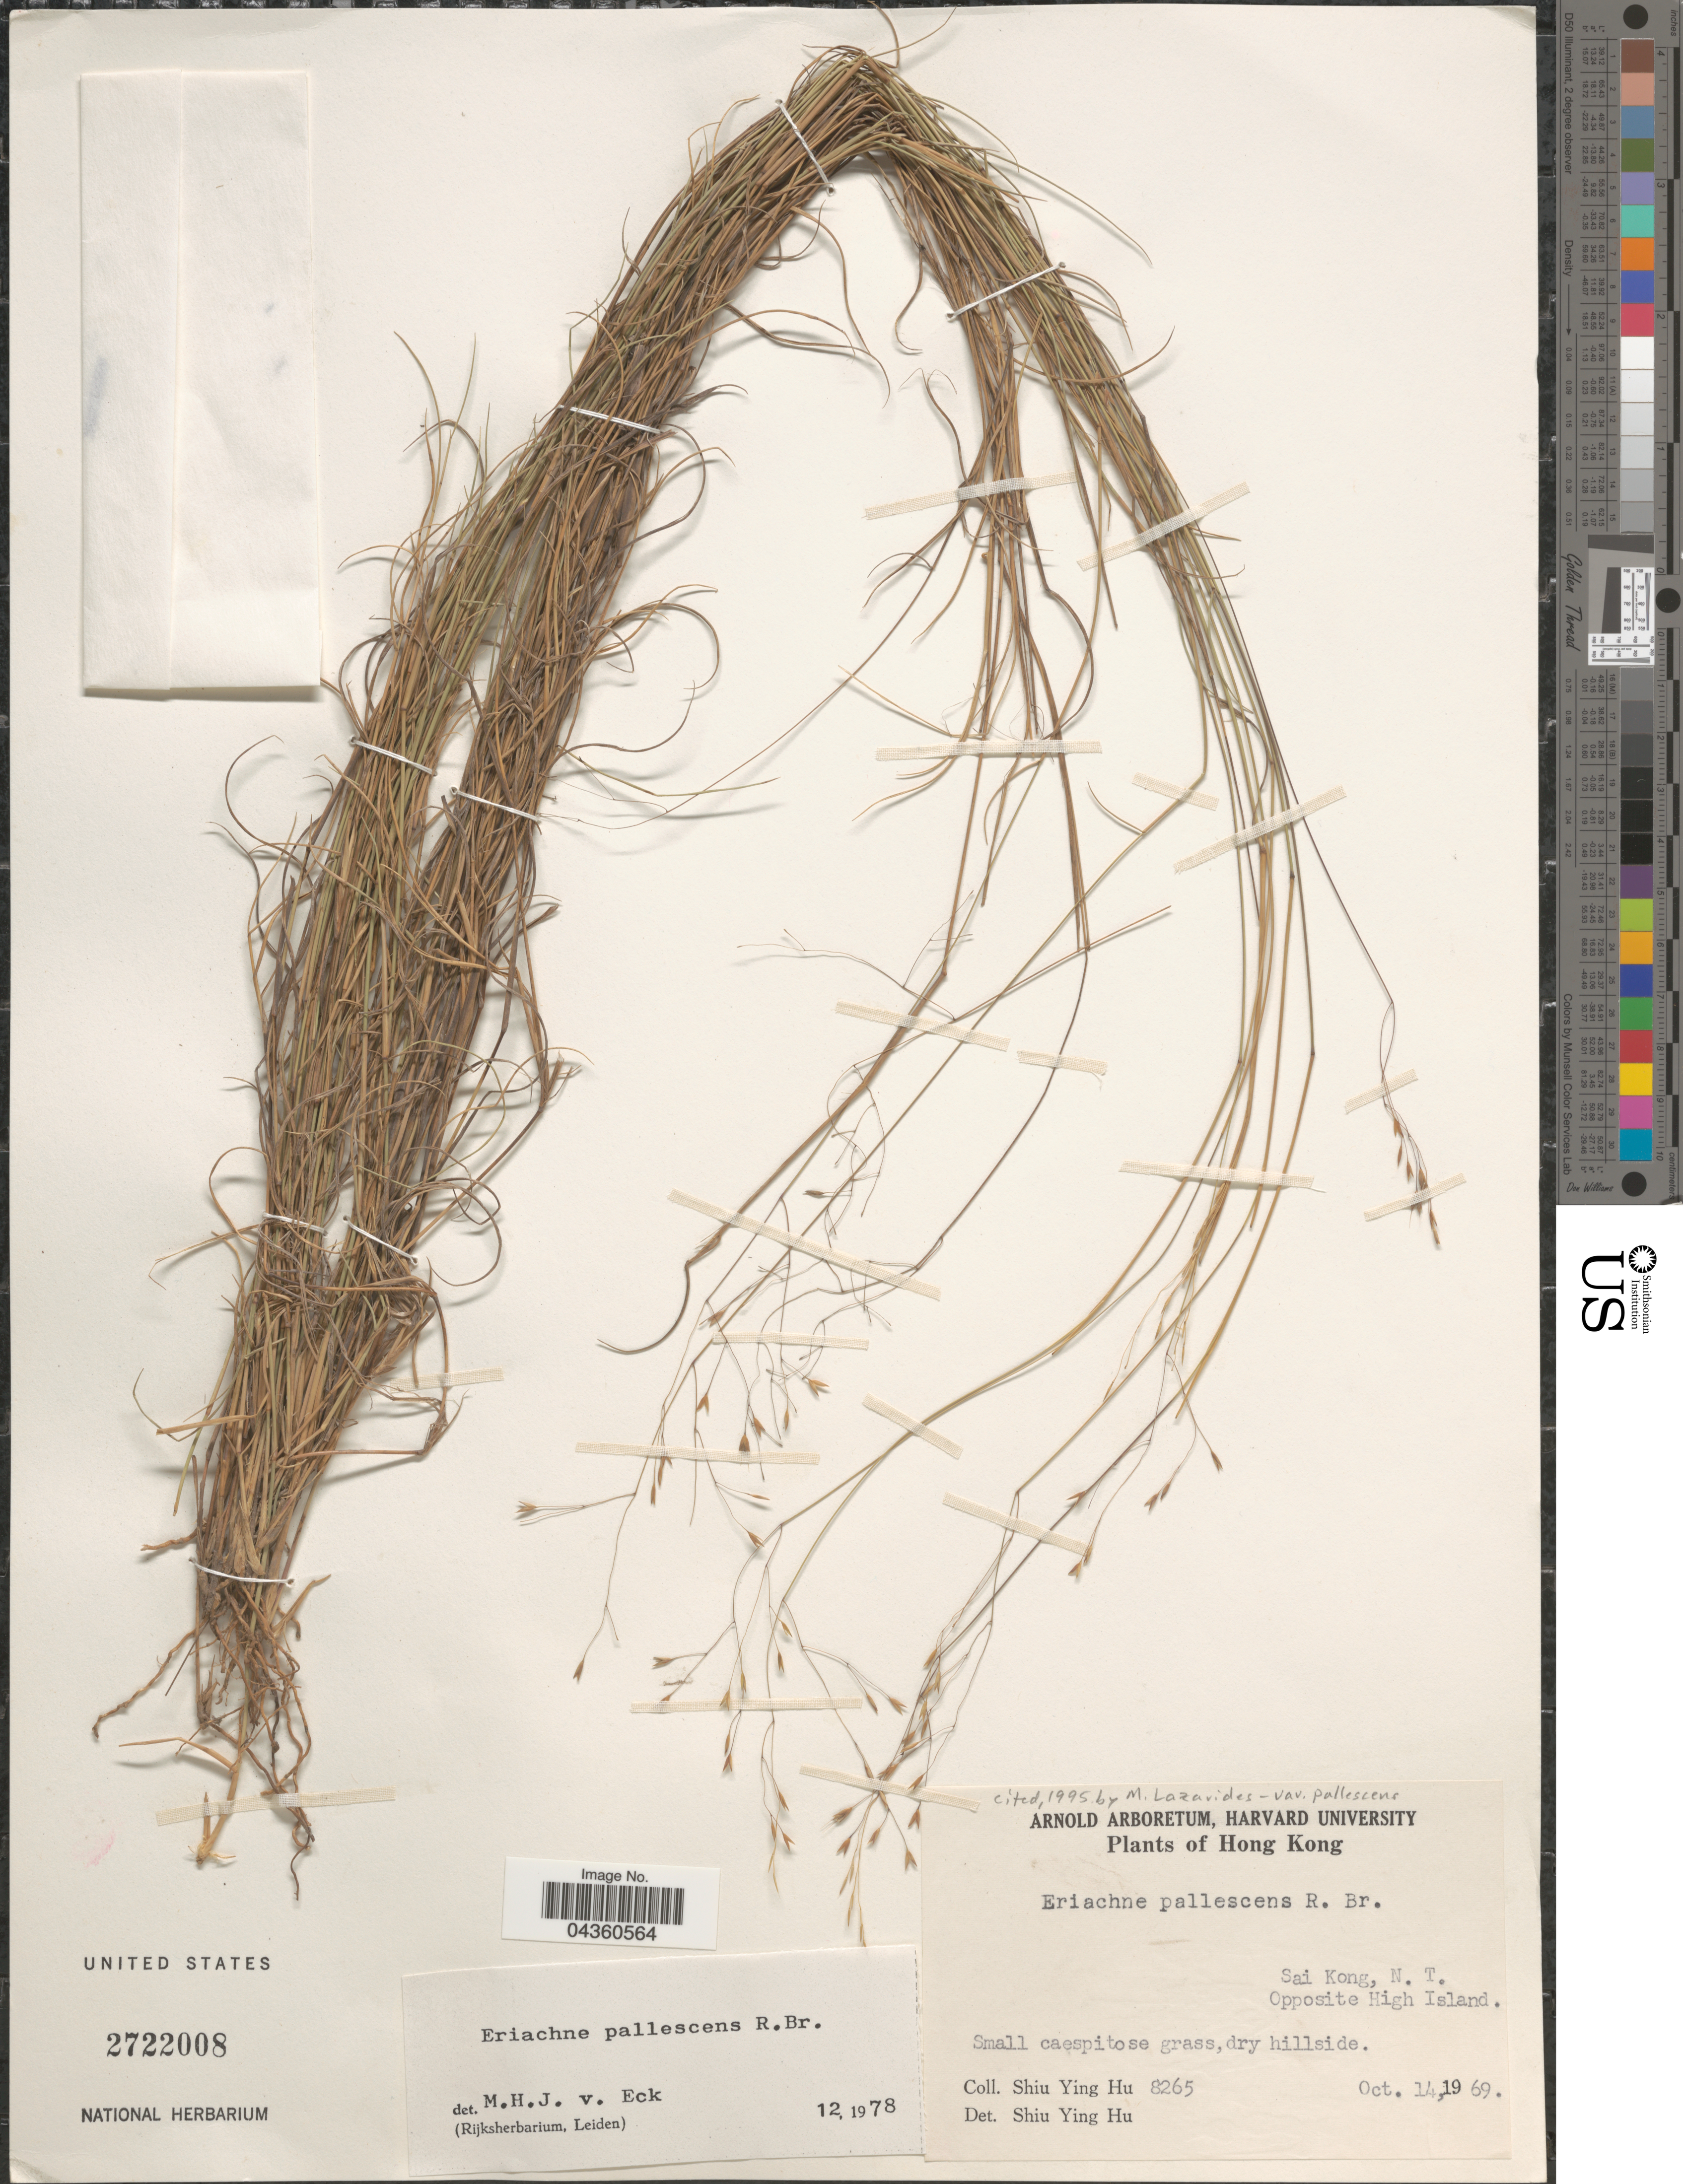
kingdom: Plantae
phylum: Tracheophyta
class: Liliopsida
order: Poales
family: Poaceae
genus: Eriachne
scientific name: Eriachne pallescens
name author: R. Br.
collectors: S. Y. Hu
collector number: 8265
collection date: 1969-10-14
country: China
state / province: Hong Kong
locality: Sai Kong, N. T. Opposite High Island.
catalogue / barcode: US 2722008